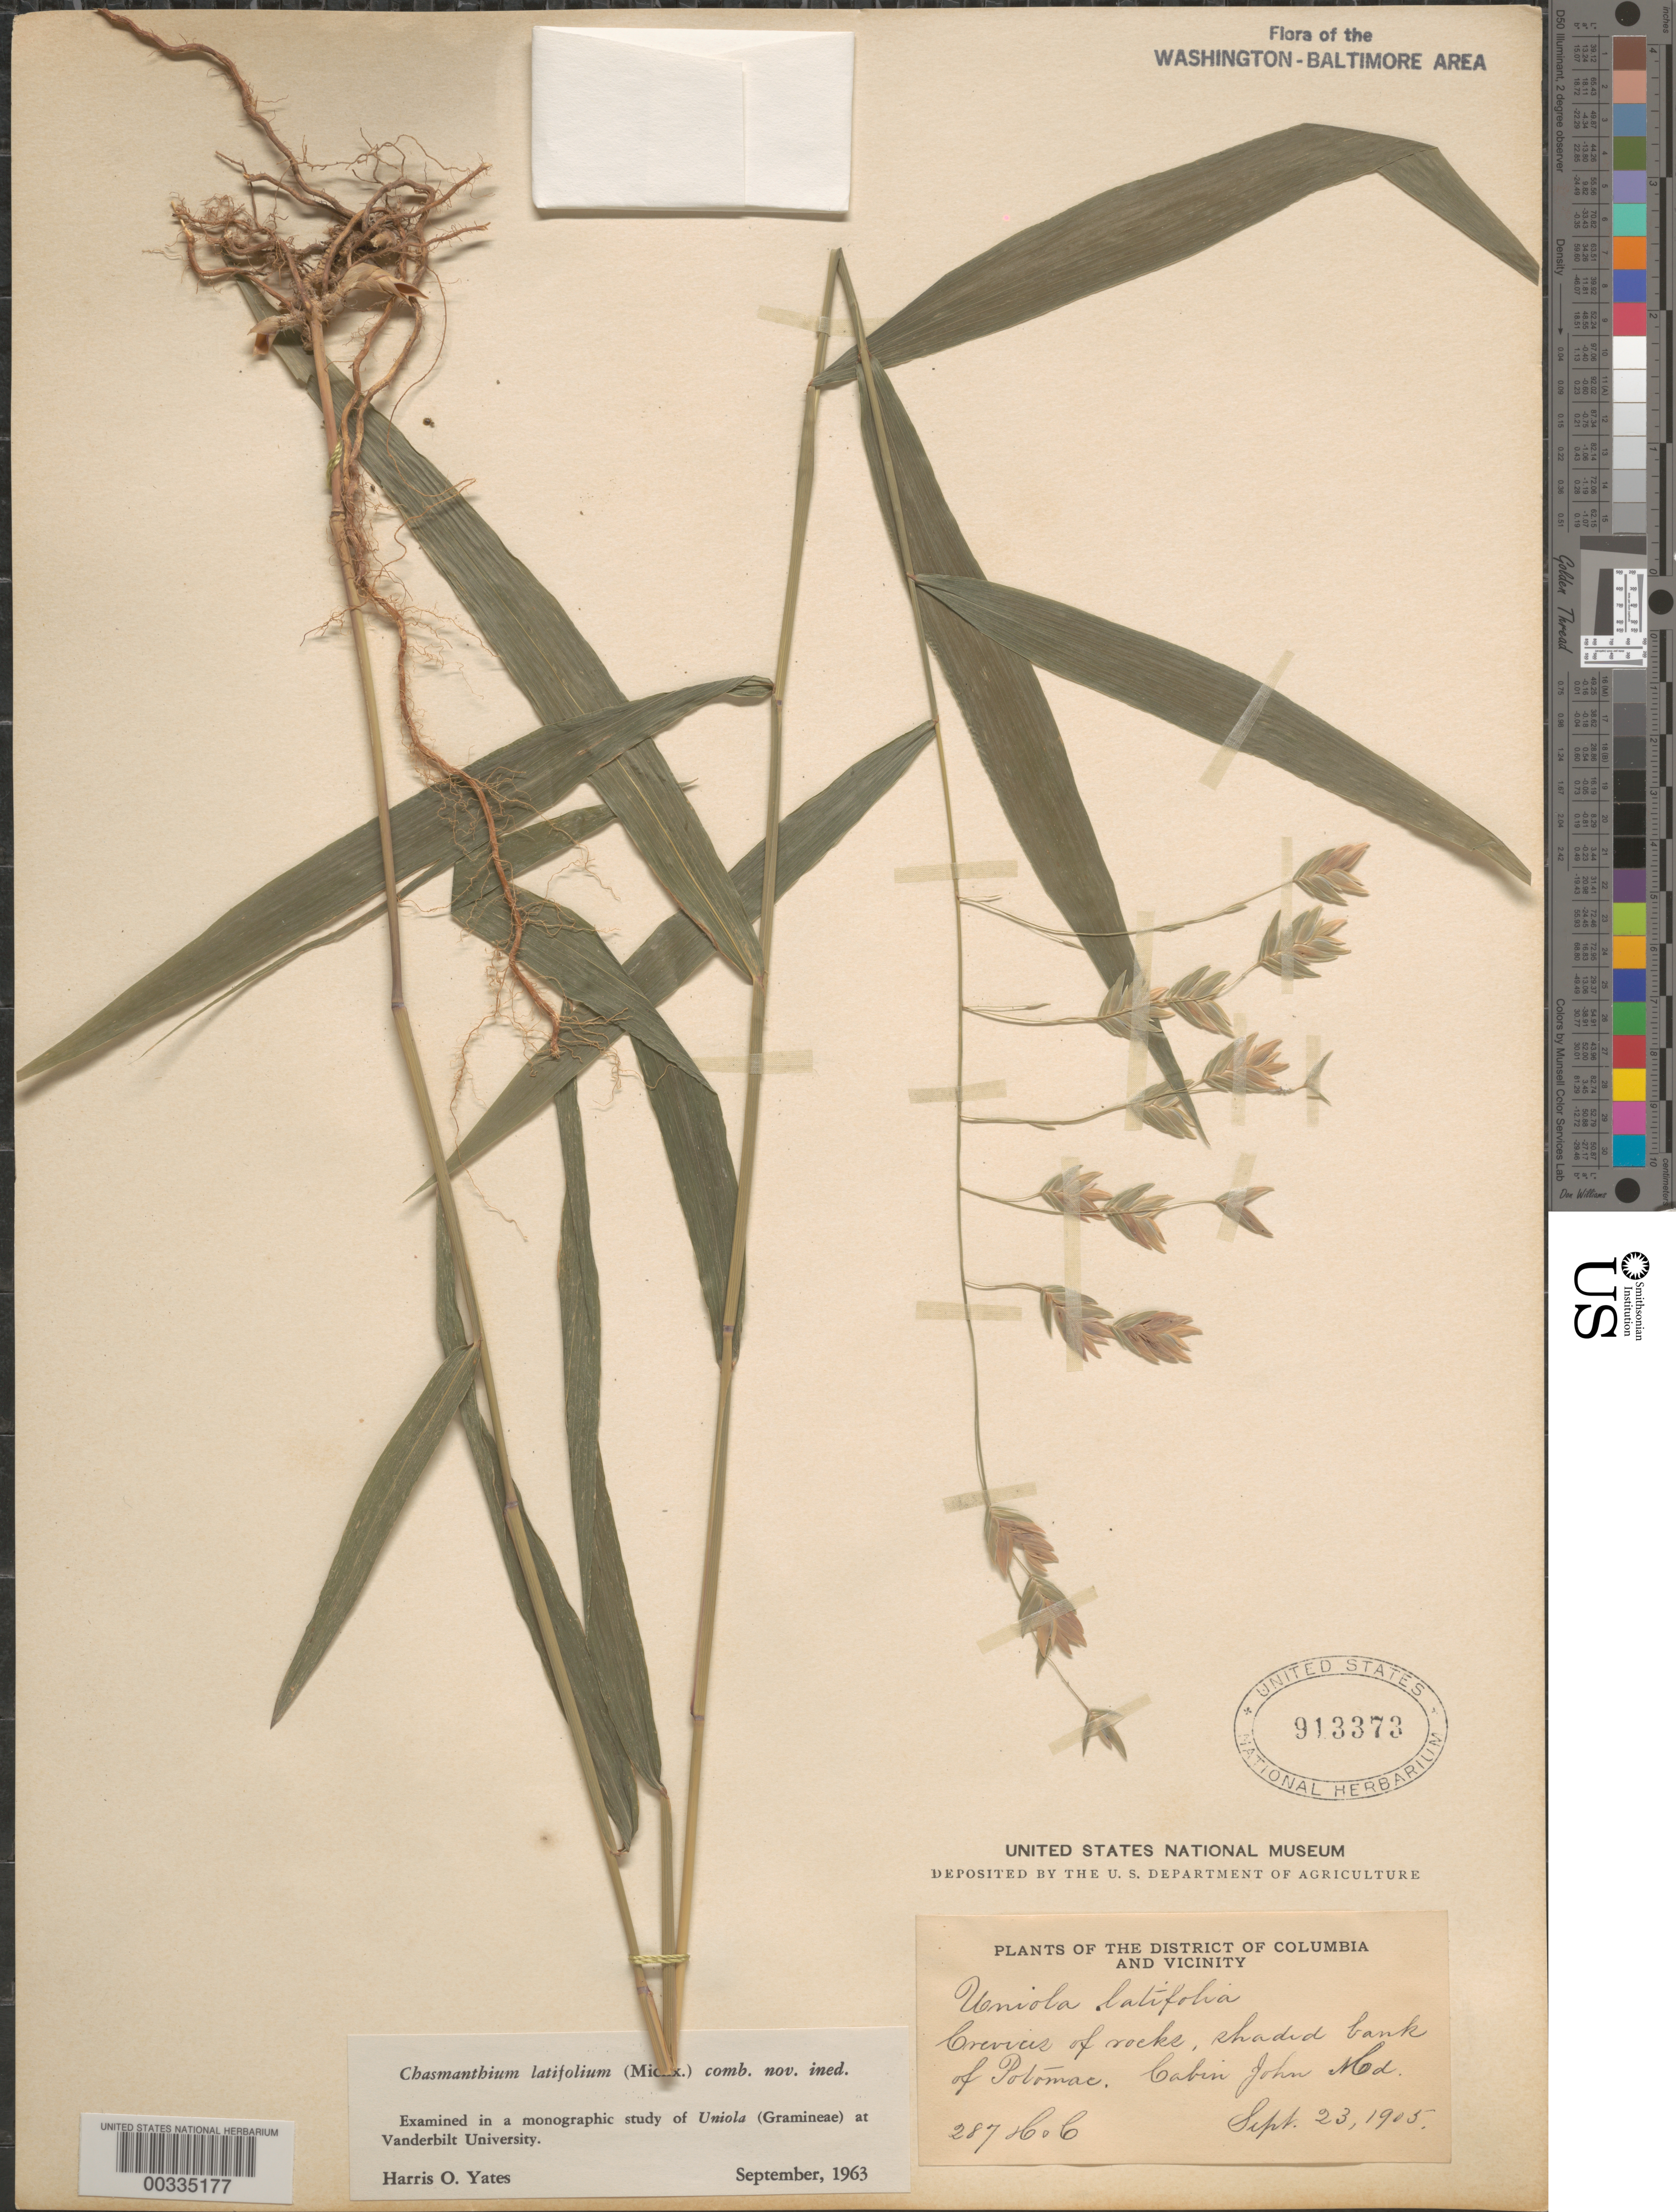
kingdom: Plantae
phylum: Tracheophyta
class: Liliopsida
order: Poales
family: Poaceae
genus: Chasmanthium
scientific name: Chasmanthium latifolium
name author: (Michx.) H.O. Yates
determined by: Yates, H. O.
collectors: A. S. Hitchcock & A. Chase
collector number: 287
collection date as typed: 23 Sep 1905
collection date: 1905-09-23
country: United States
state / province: Maryland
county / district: Montgomery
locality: Potomac River, Cabin John C. & O. Canal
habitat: Crevices of rocks, shaded bank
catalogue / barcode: US 913373